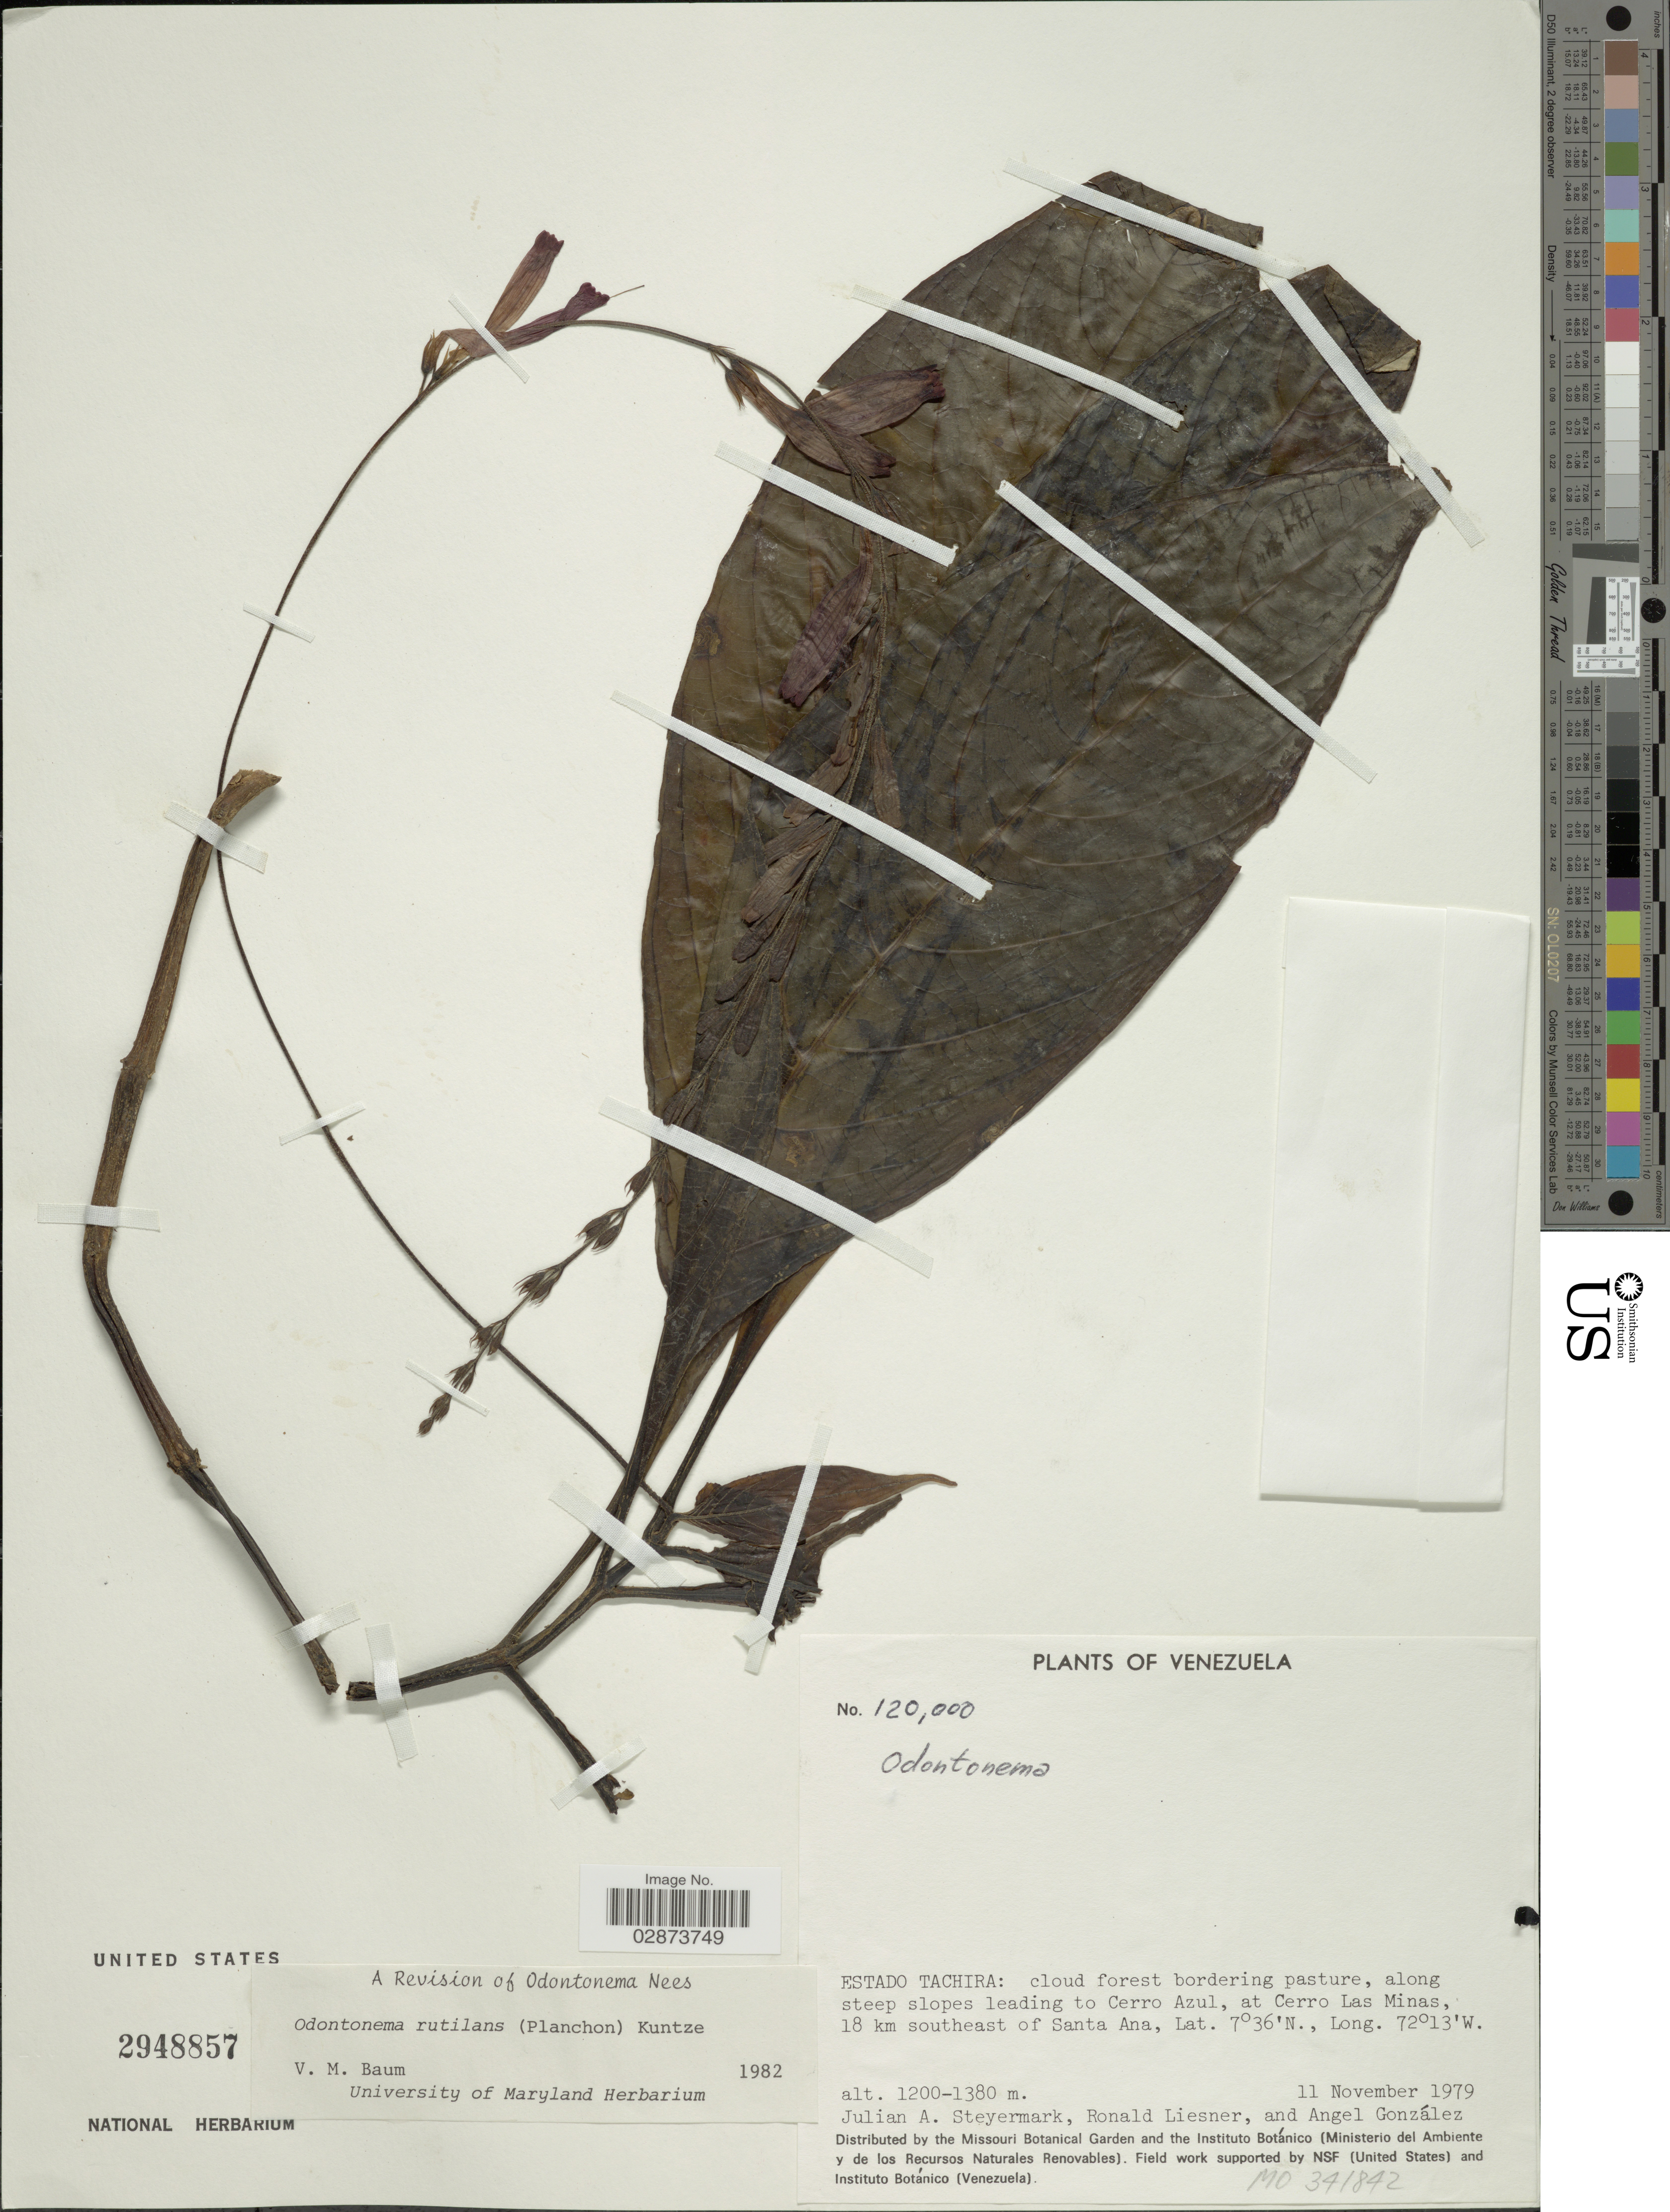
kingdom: Plantae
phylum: Tracheophyta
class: Magnoliopsida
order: Lamiales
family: Acanthaceae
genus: Odontonema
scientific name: Odontonema rutilans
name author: Kuntze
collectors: J. Steyermark, R. L. Liesner & A. C. González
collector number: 120000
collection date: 1979-11-11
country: Venezuela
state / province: Tachira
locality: Estado Tachira: cloud forest bordering pasture, along steep slopes leading to Cerro Azul, at Cerro Las Minas, 18 km southeast of Santa Ana.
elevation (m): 1200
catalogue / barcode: US 2948857